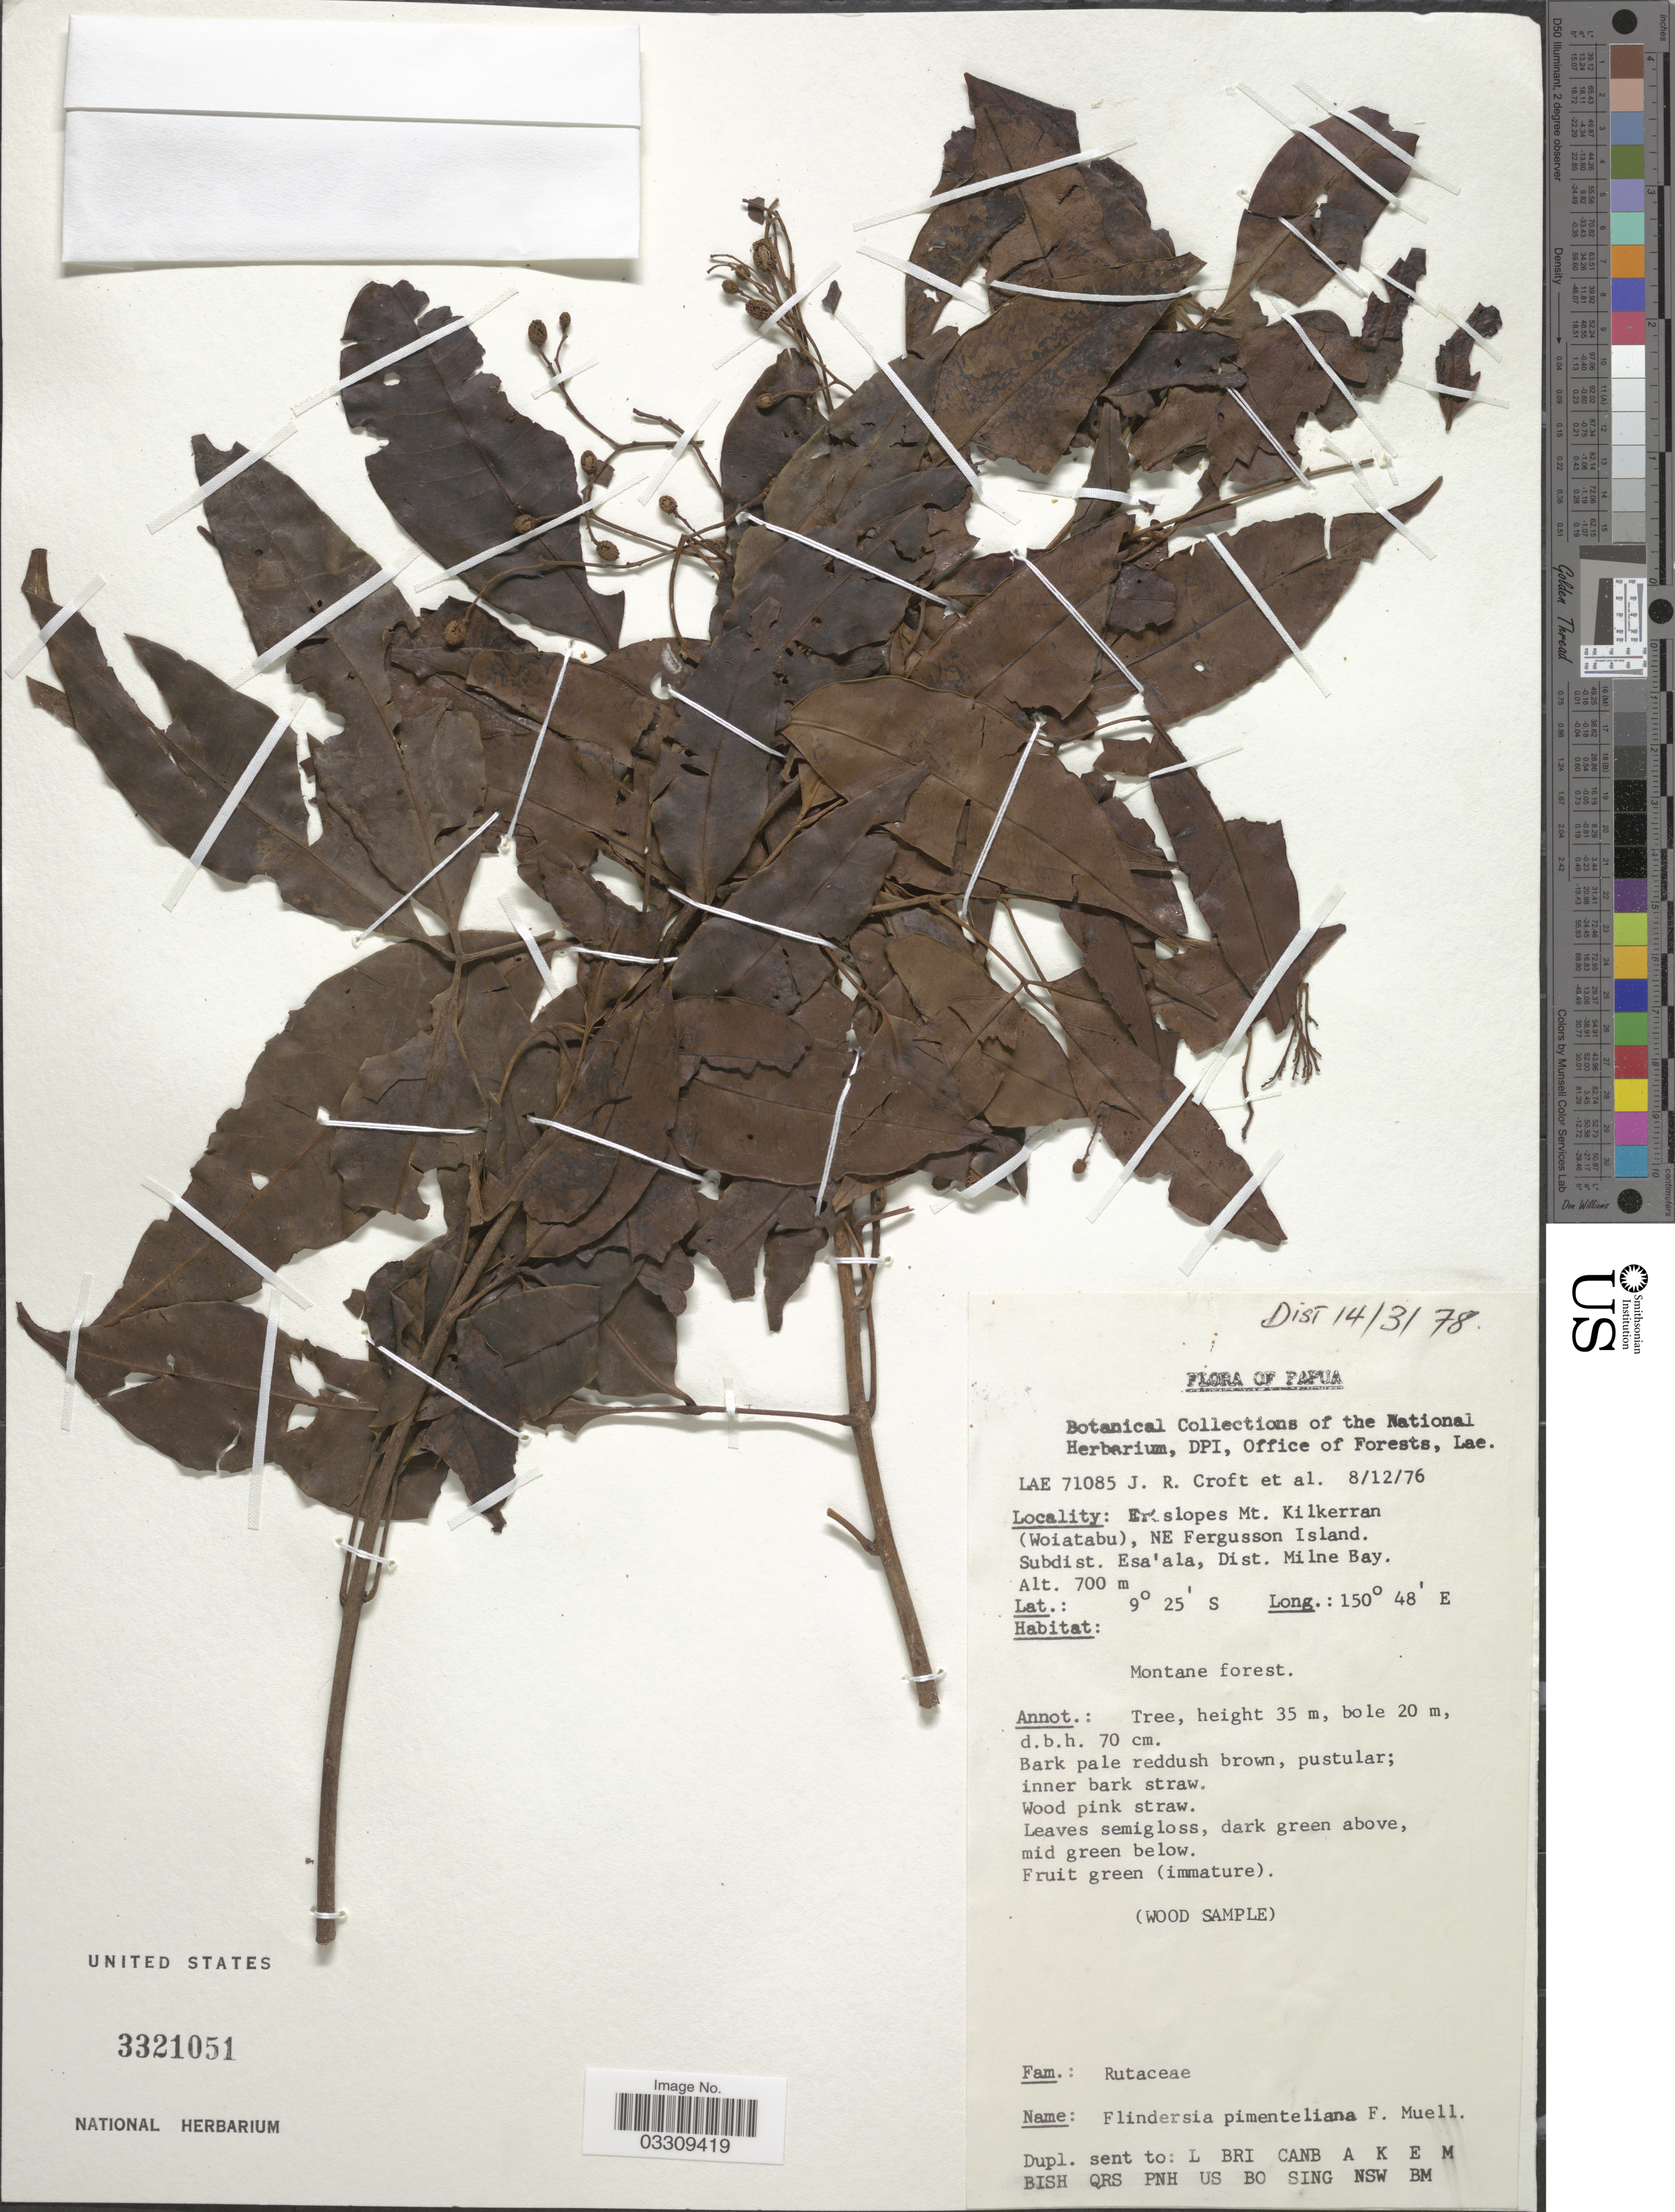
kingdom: Plantae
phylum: Tracheophyta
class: Magnoliopsida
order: Sapindales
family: Rutaceae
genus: Flindersia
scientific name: Flindersia pimenteliana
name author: F. Muell.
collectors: J. R. Croft & et al.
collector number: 71085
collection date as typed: Transcribed d/m/y: 8/12/76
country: Papua New Guinea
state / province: Milne Bay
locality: Papua. E [illegible text] slopes Mt. Kilkerran (Woiatabu), NE Fergusson Island. Subdist. Esa'ala, Dist. Milne Bay.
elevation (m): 700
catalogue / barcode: US 3321051